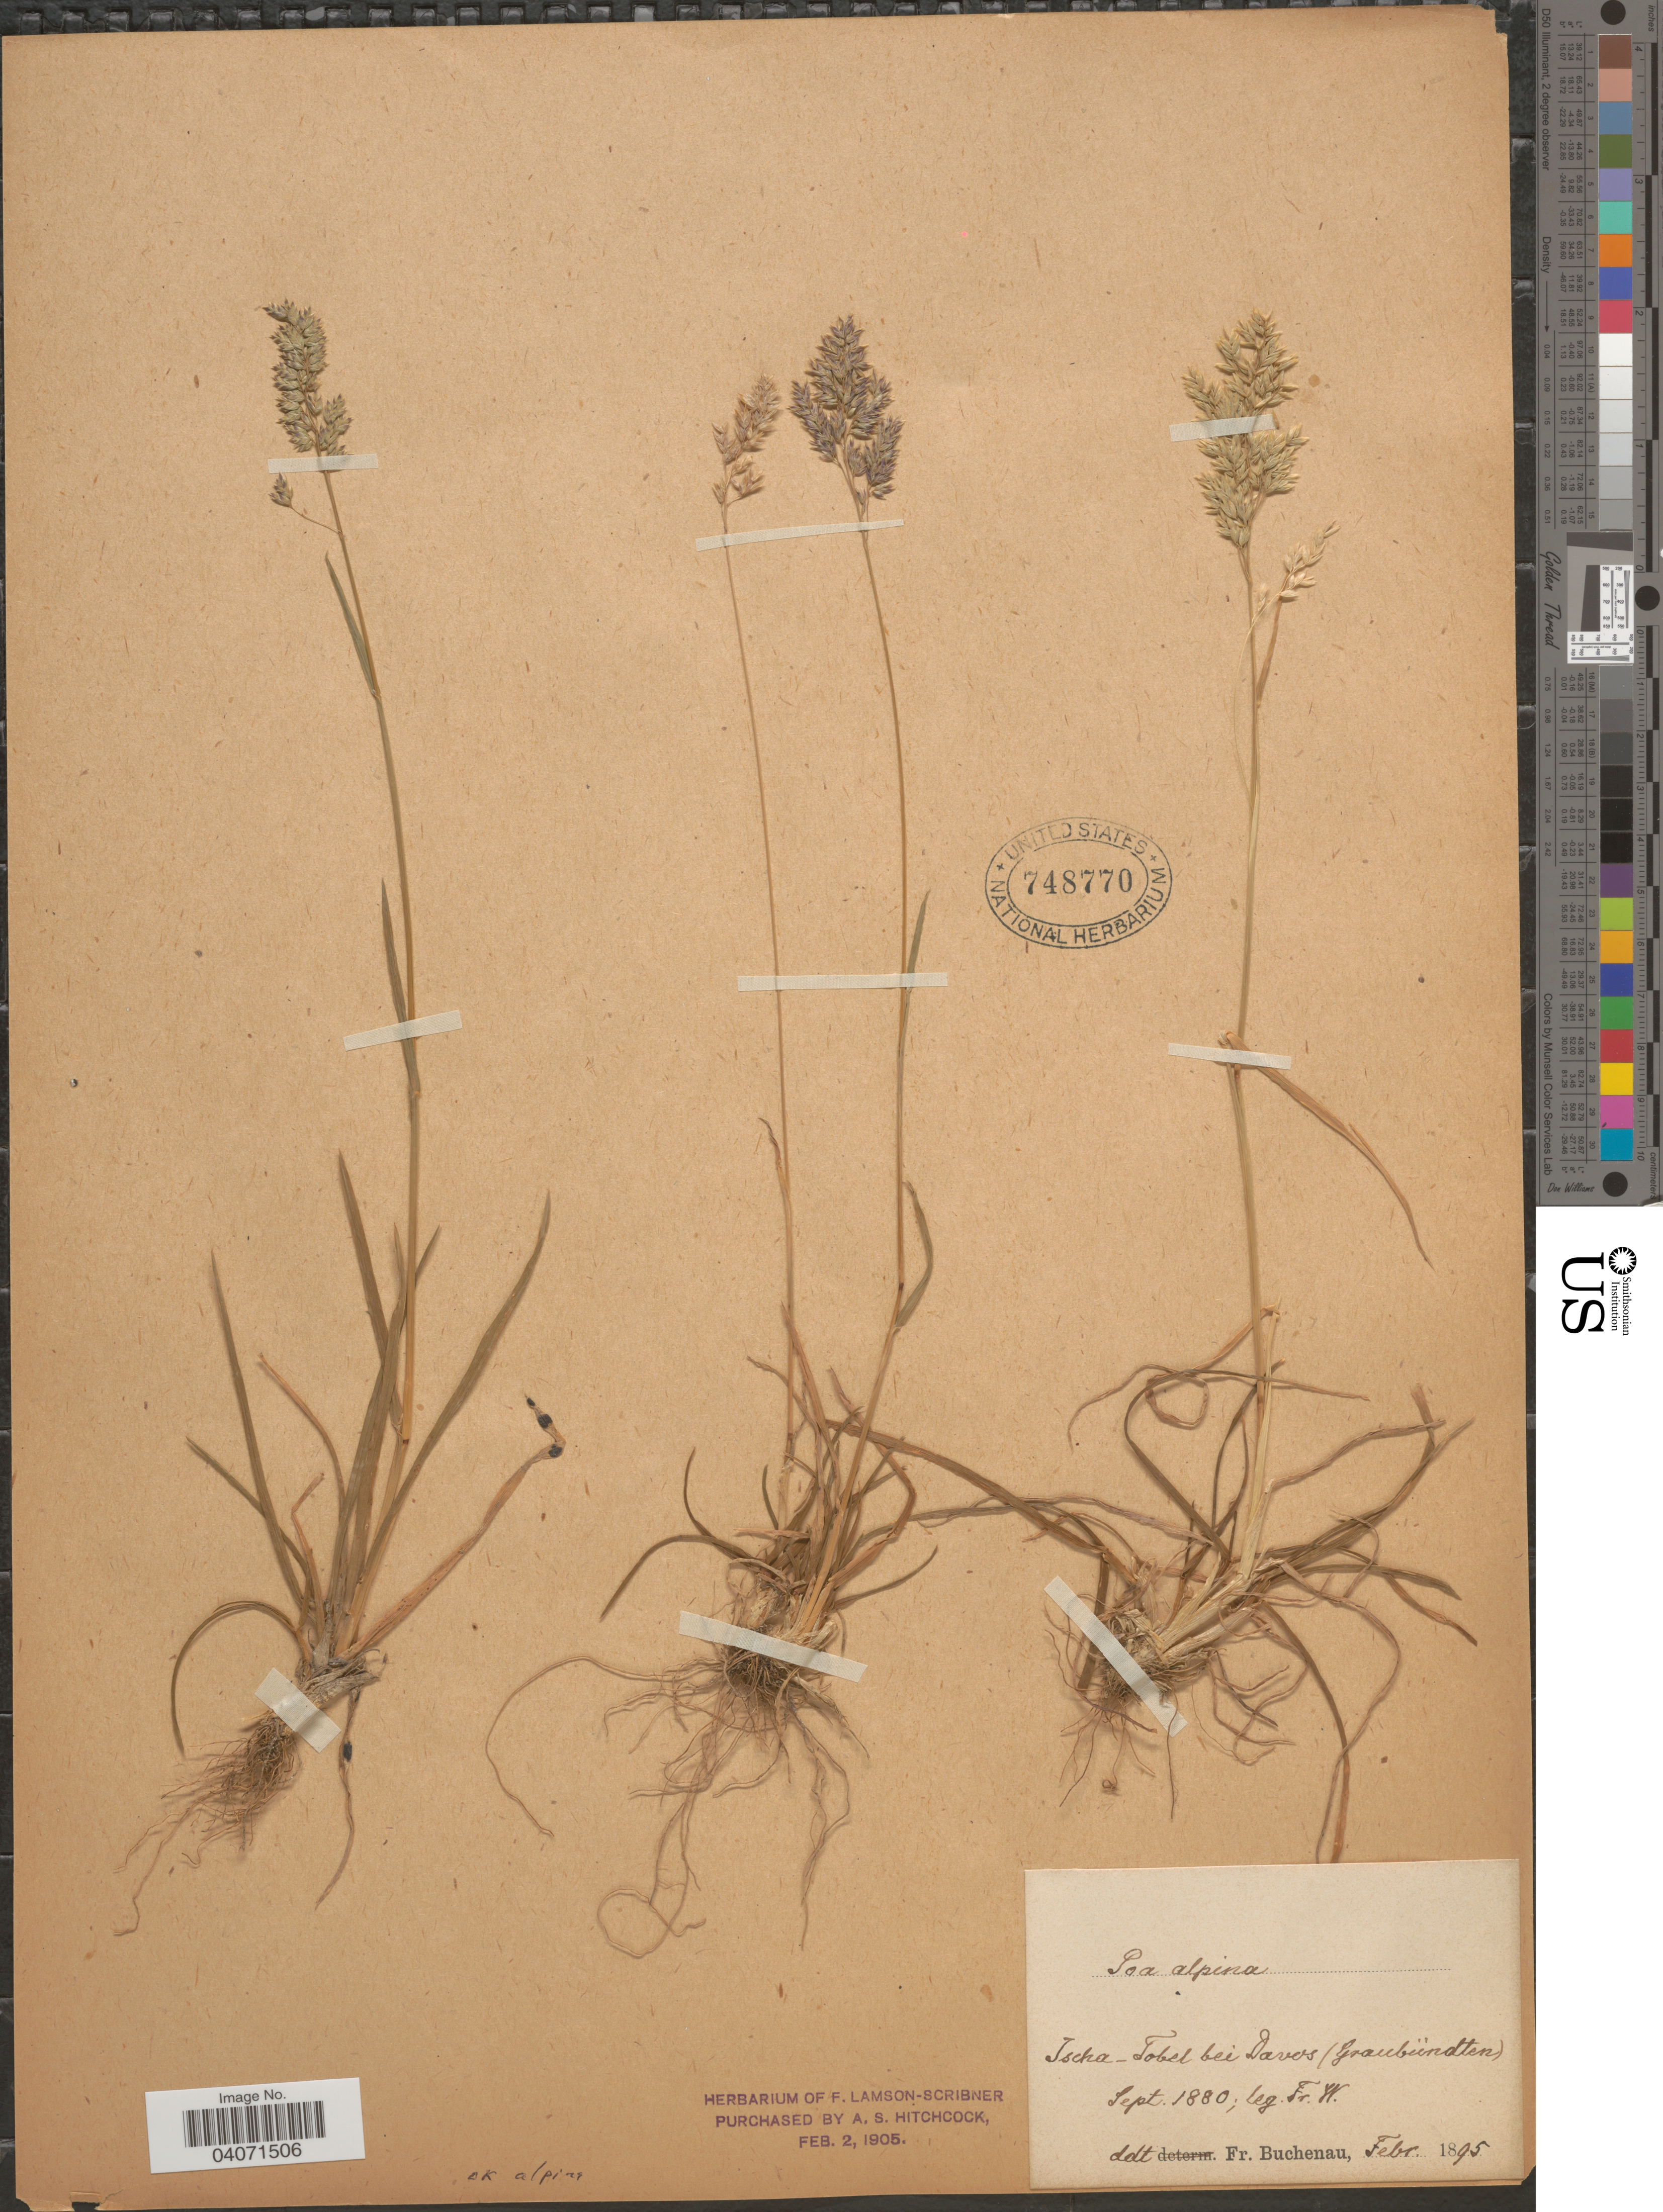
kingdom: Plantae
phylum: Tracheophyta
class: Liliopsida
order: Poales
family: Poaceae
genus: Poa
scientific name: Poa alpina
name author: L.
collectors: Fr. W.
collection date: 1880-09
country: Switzerland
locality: Tscha-Tobel bei Davos (Graubündten)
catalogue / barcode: US 748770